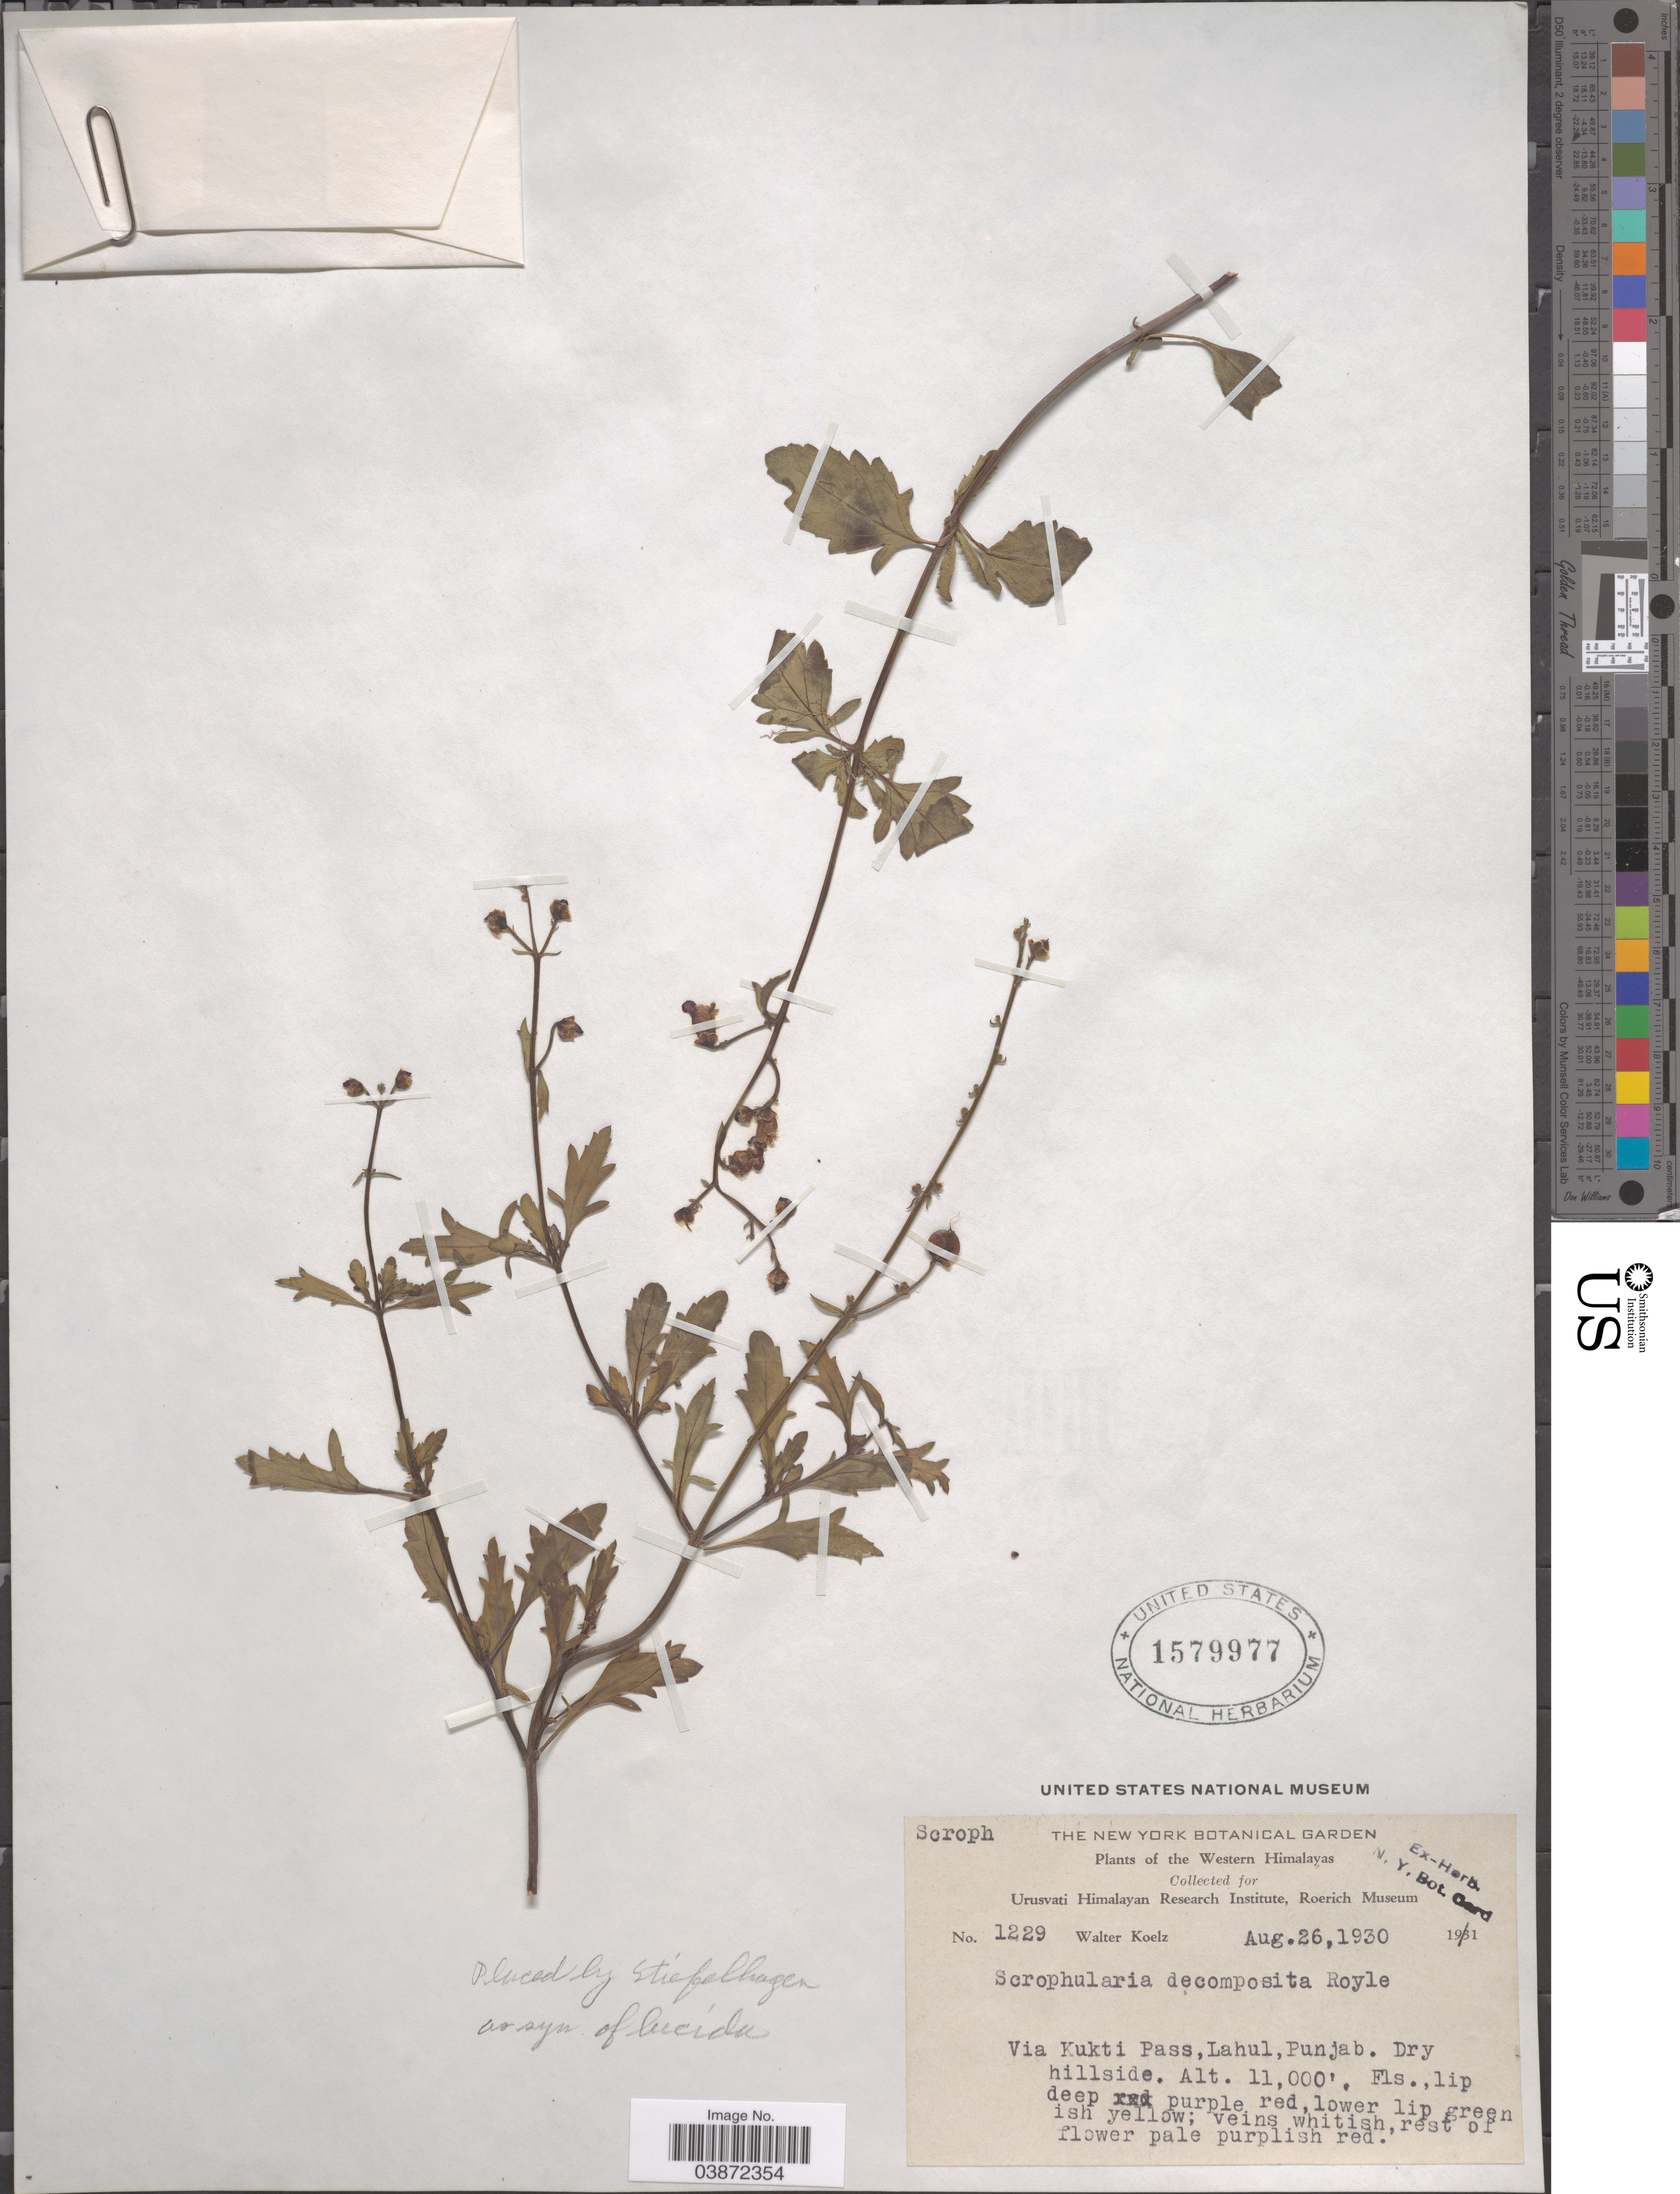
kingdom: Plantae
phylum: Tracheophyta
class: Magnoliopsida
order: Lamiales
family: Scrophulariaceae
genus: Scrophularia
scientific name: Scrophularia decomposita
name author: Royle ex Benth.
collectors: W. N. Koelz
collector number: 1229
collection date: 1930-08-26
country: India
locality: Western Himalayas. Via Kukti Pass, Lahul. Dry hillside.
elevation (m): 3353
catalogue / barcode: US 1579977